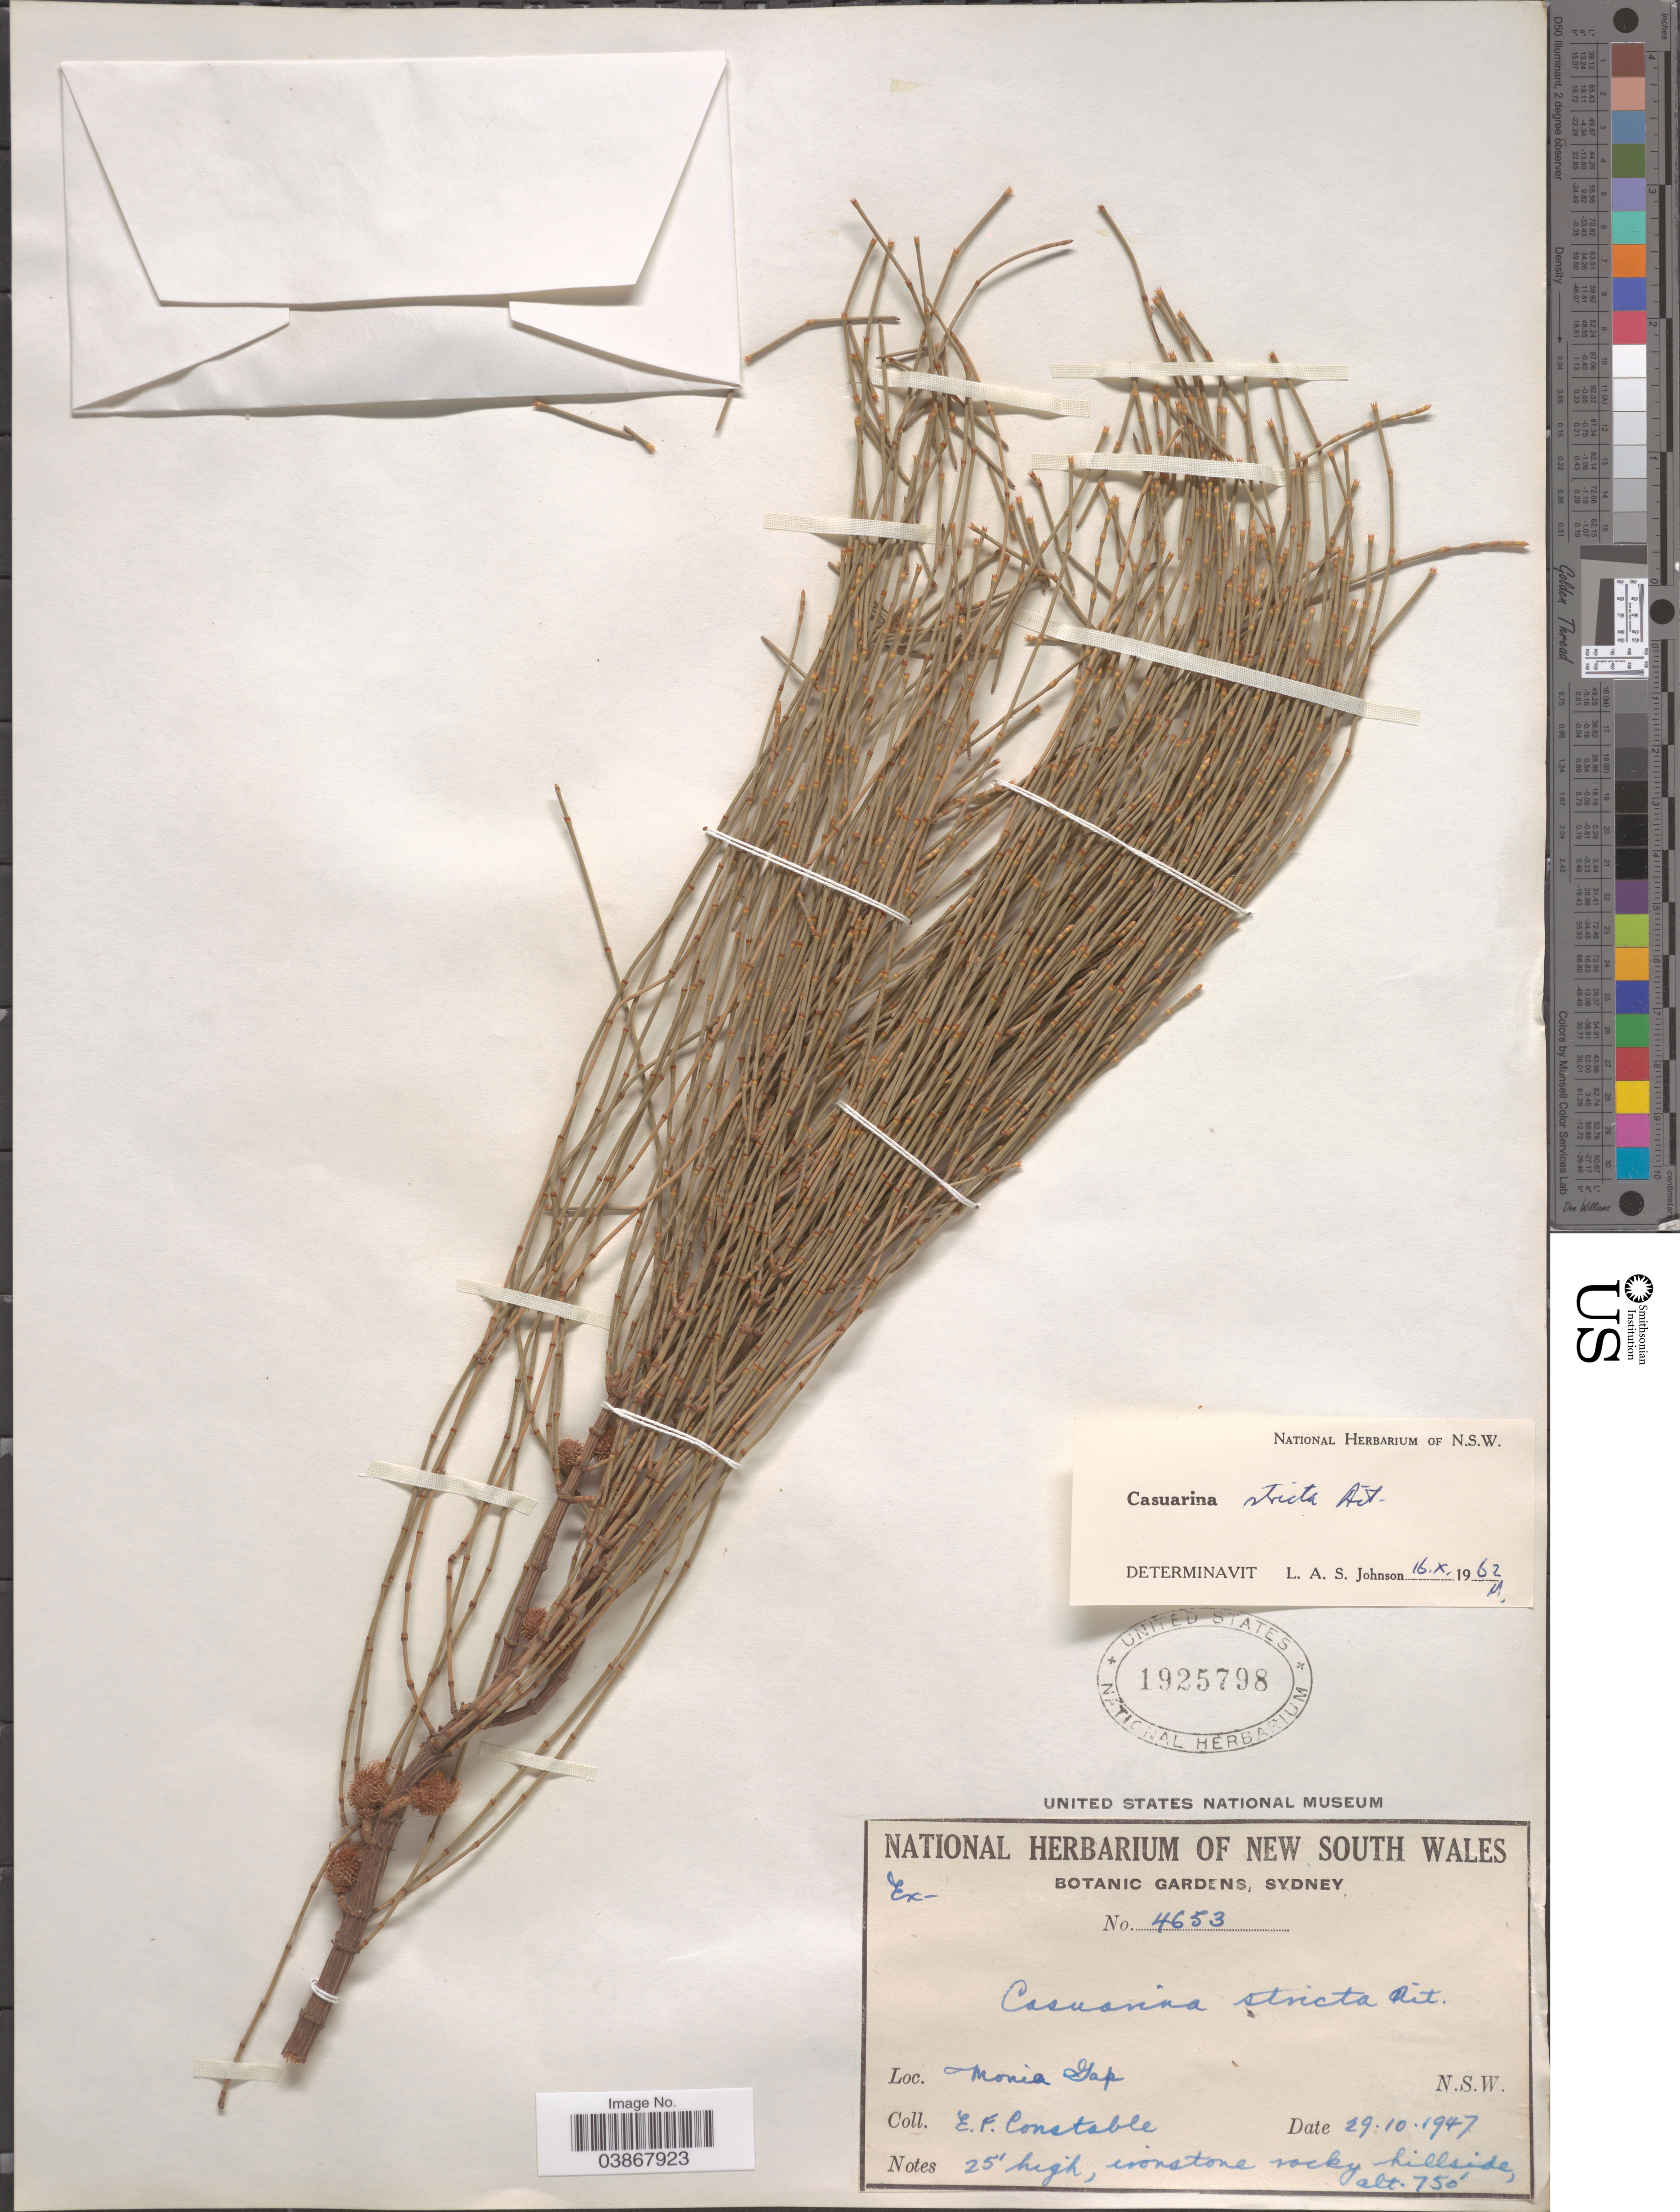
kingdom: Plantae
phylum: Tracheophyta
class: Magnoliopsida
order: Fagales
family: Casuarinaceae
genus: Casuarina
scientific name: Casuarina stricta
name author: Aiton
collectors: E. F. Constable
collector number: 4653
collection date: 1947-10-29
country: Australia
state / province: New South Wales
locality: Monia Gap.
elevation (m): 229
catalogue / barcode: US 1925798